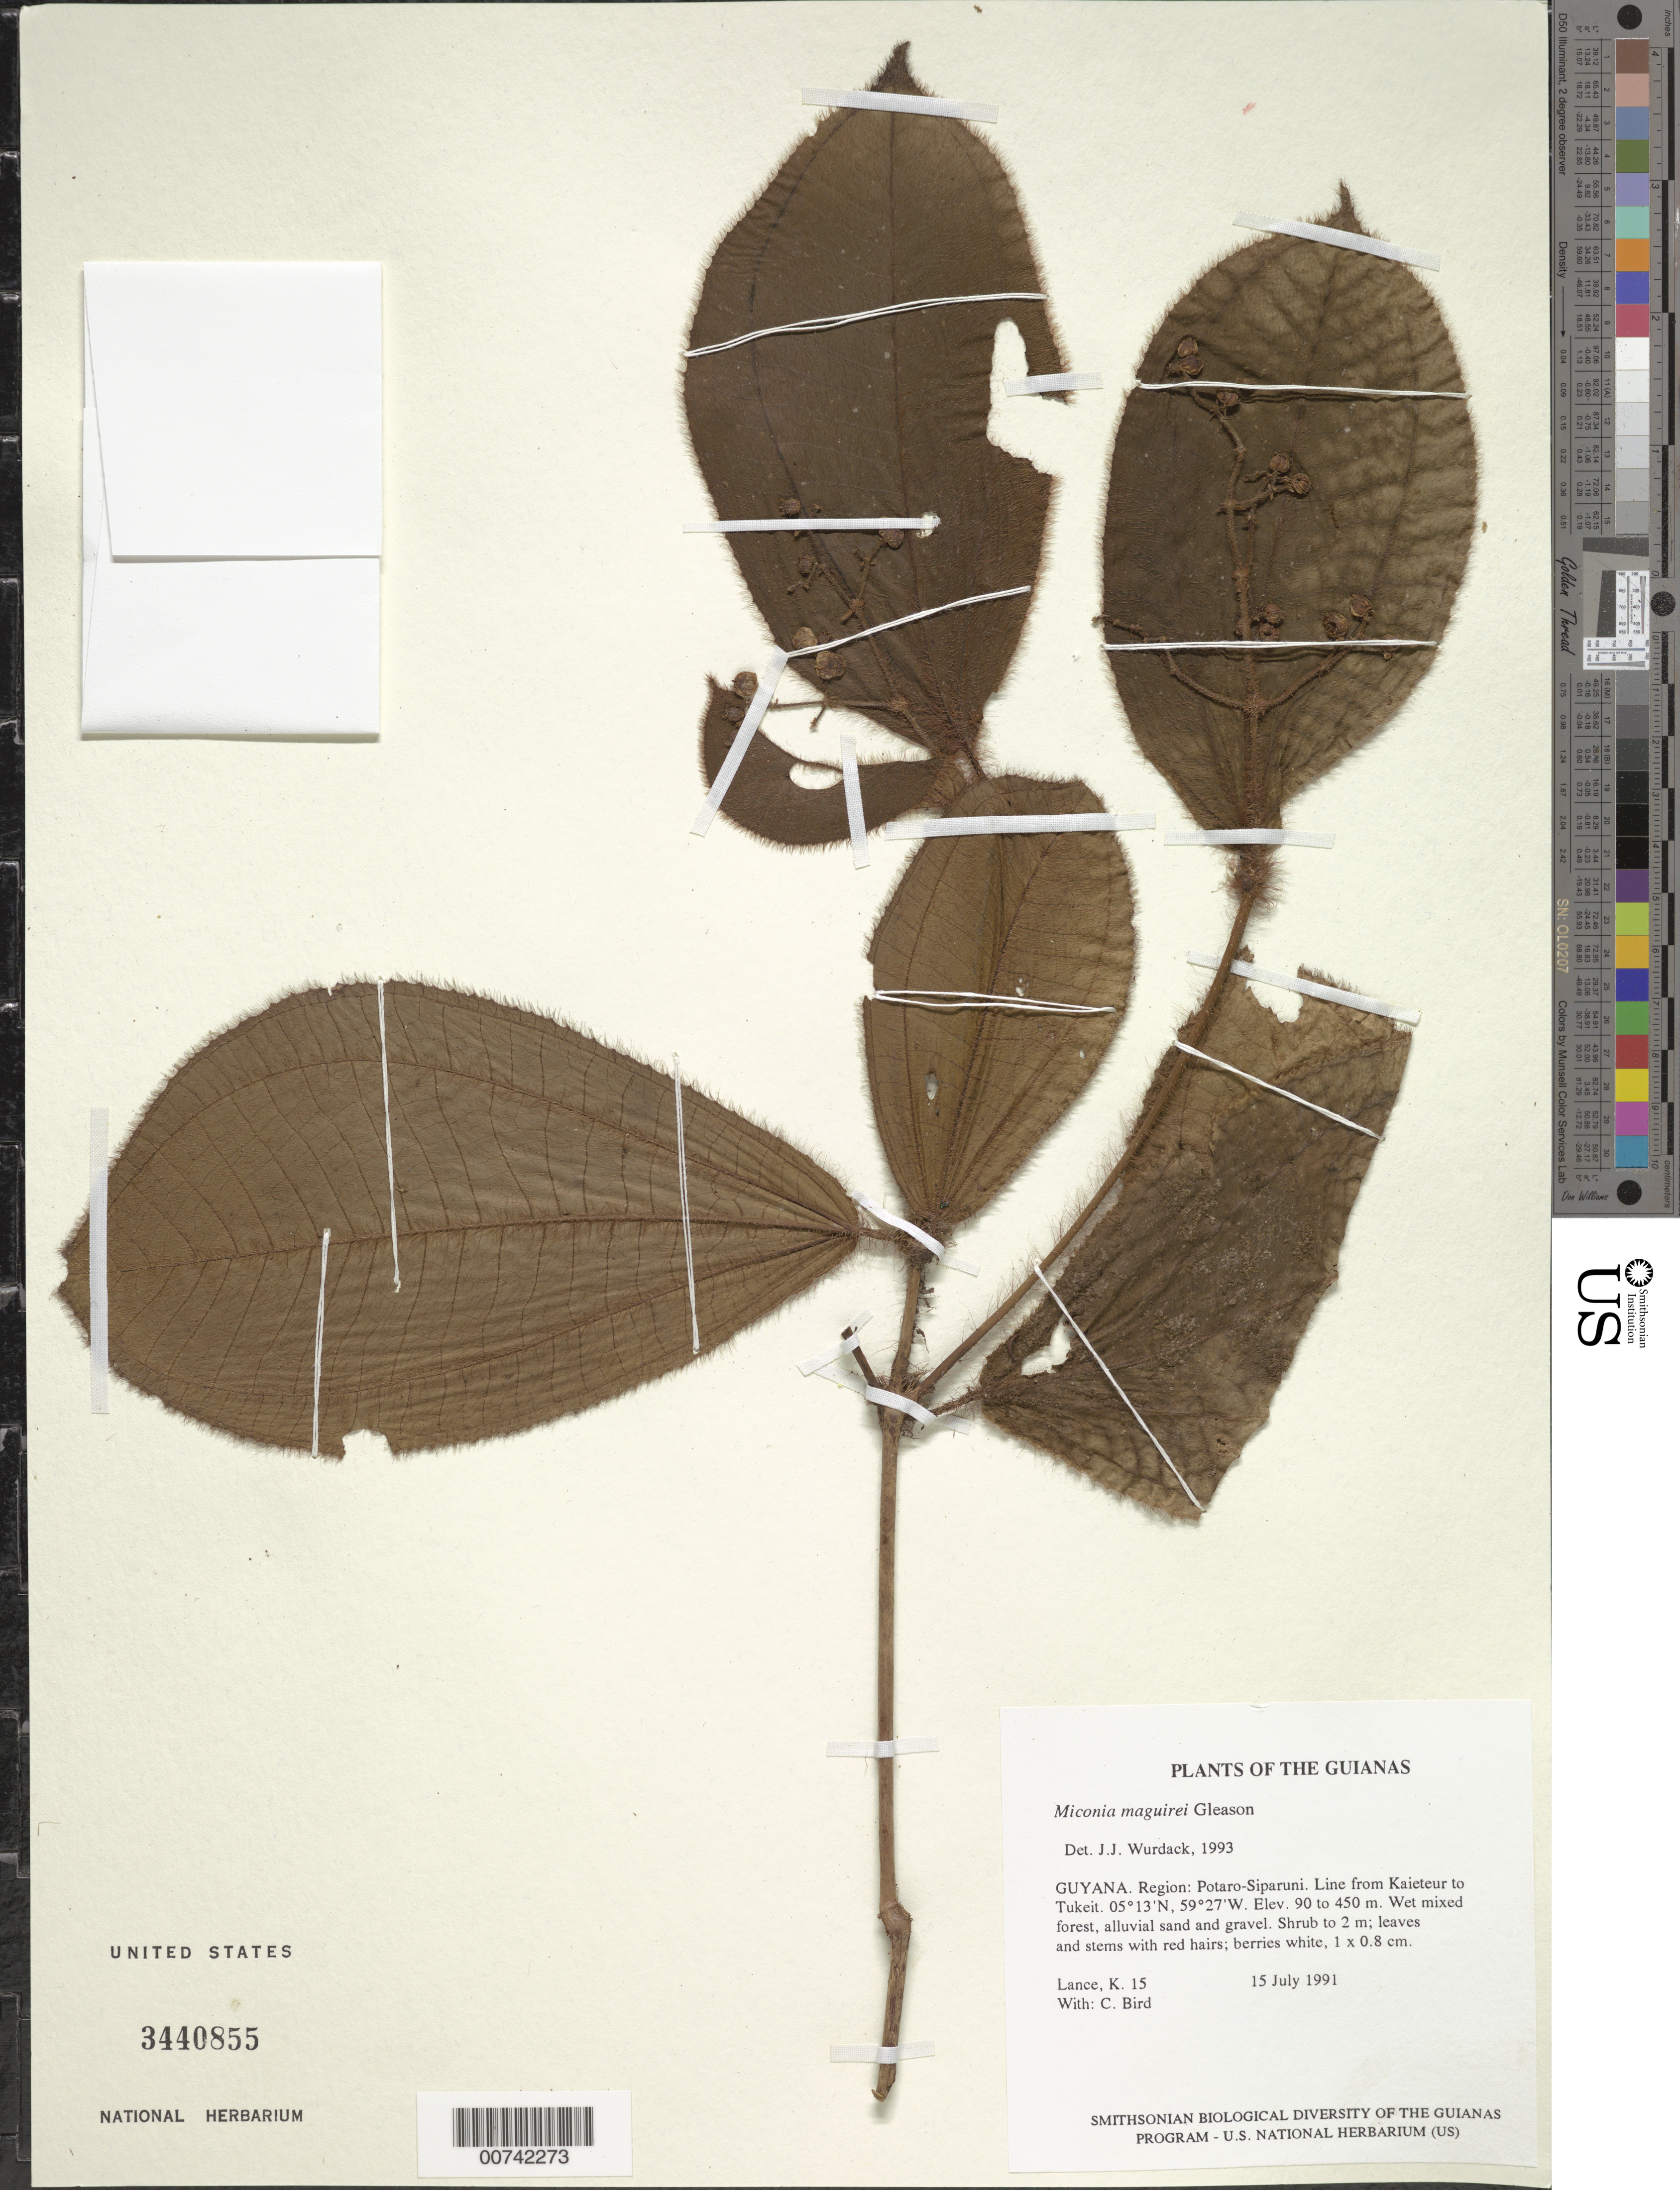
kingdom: Plantae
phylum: Tracheophyta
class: Magnoliopsida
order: Myrtales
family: Melastomataceae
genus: Miconia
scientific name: Miconia maguirei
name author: Gleason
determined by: Wurdack, John J., (US), US (UNITED STATES)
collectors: K. Lance & C. Bird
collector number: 15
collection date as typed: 15 July 1991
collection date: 1991-07-15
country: Guyana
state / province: Potaro-Siparuni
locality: Line from Kaieteur to Tukeit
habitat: Wet mixed forest, alluvial sand and gravel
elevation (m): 90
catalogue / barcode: US 3440855